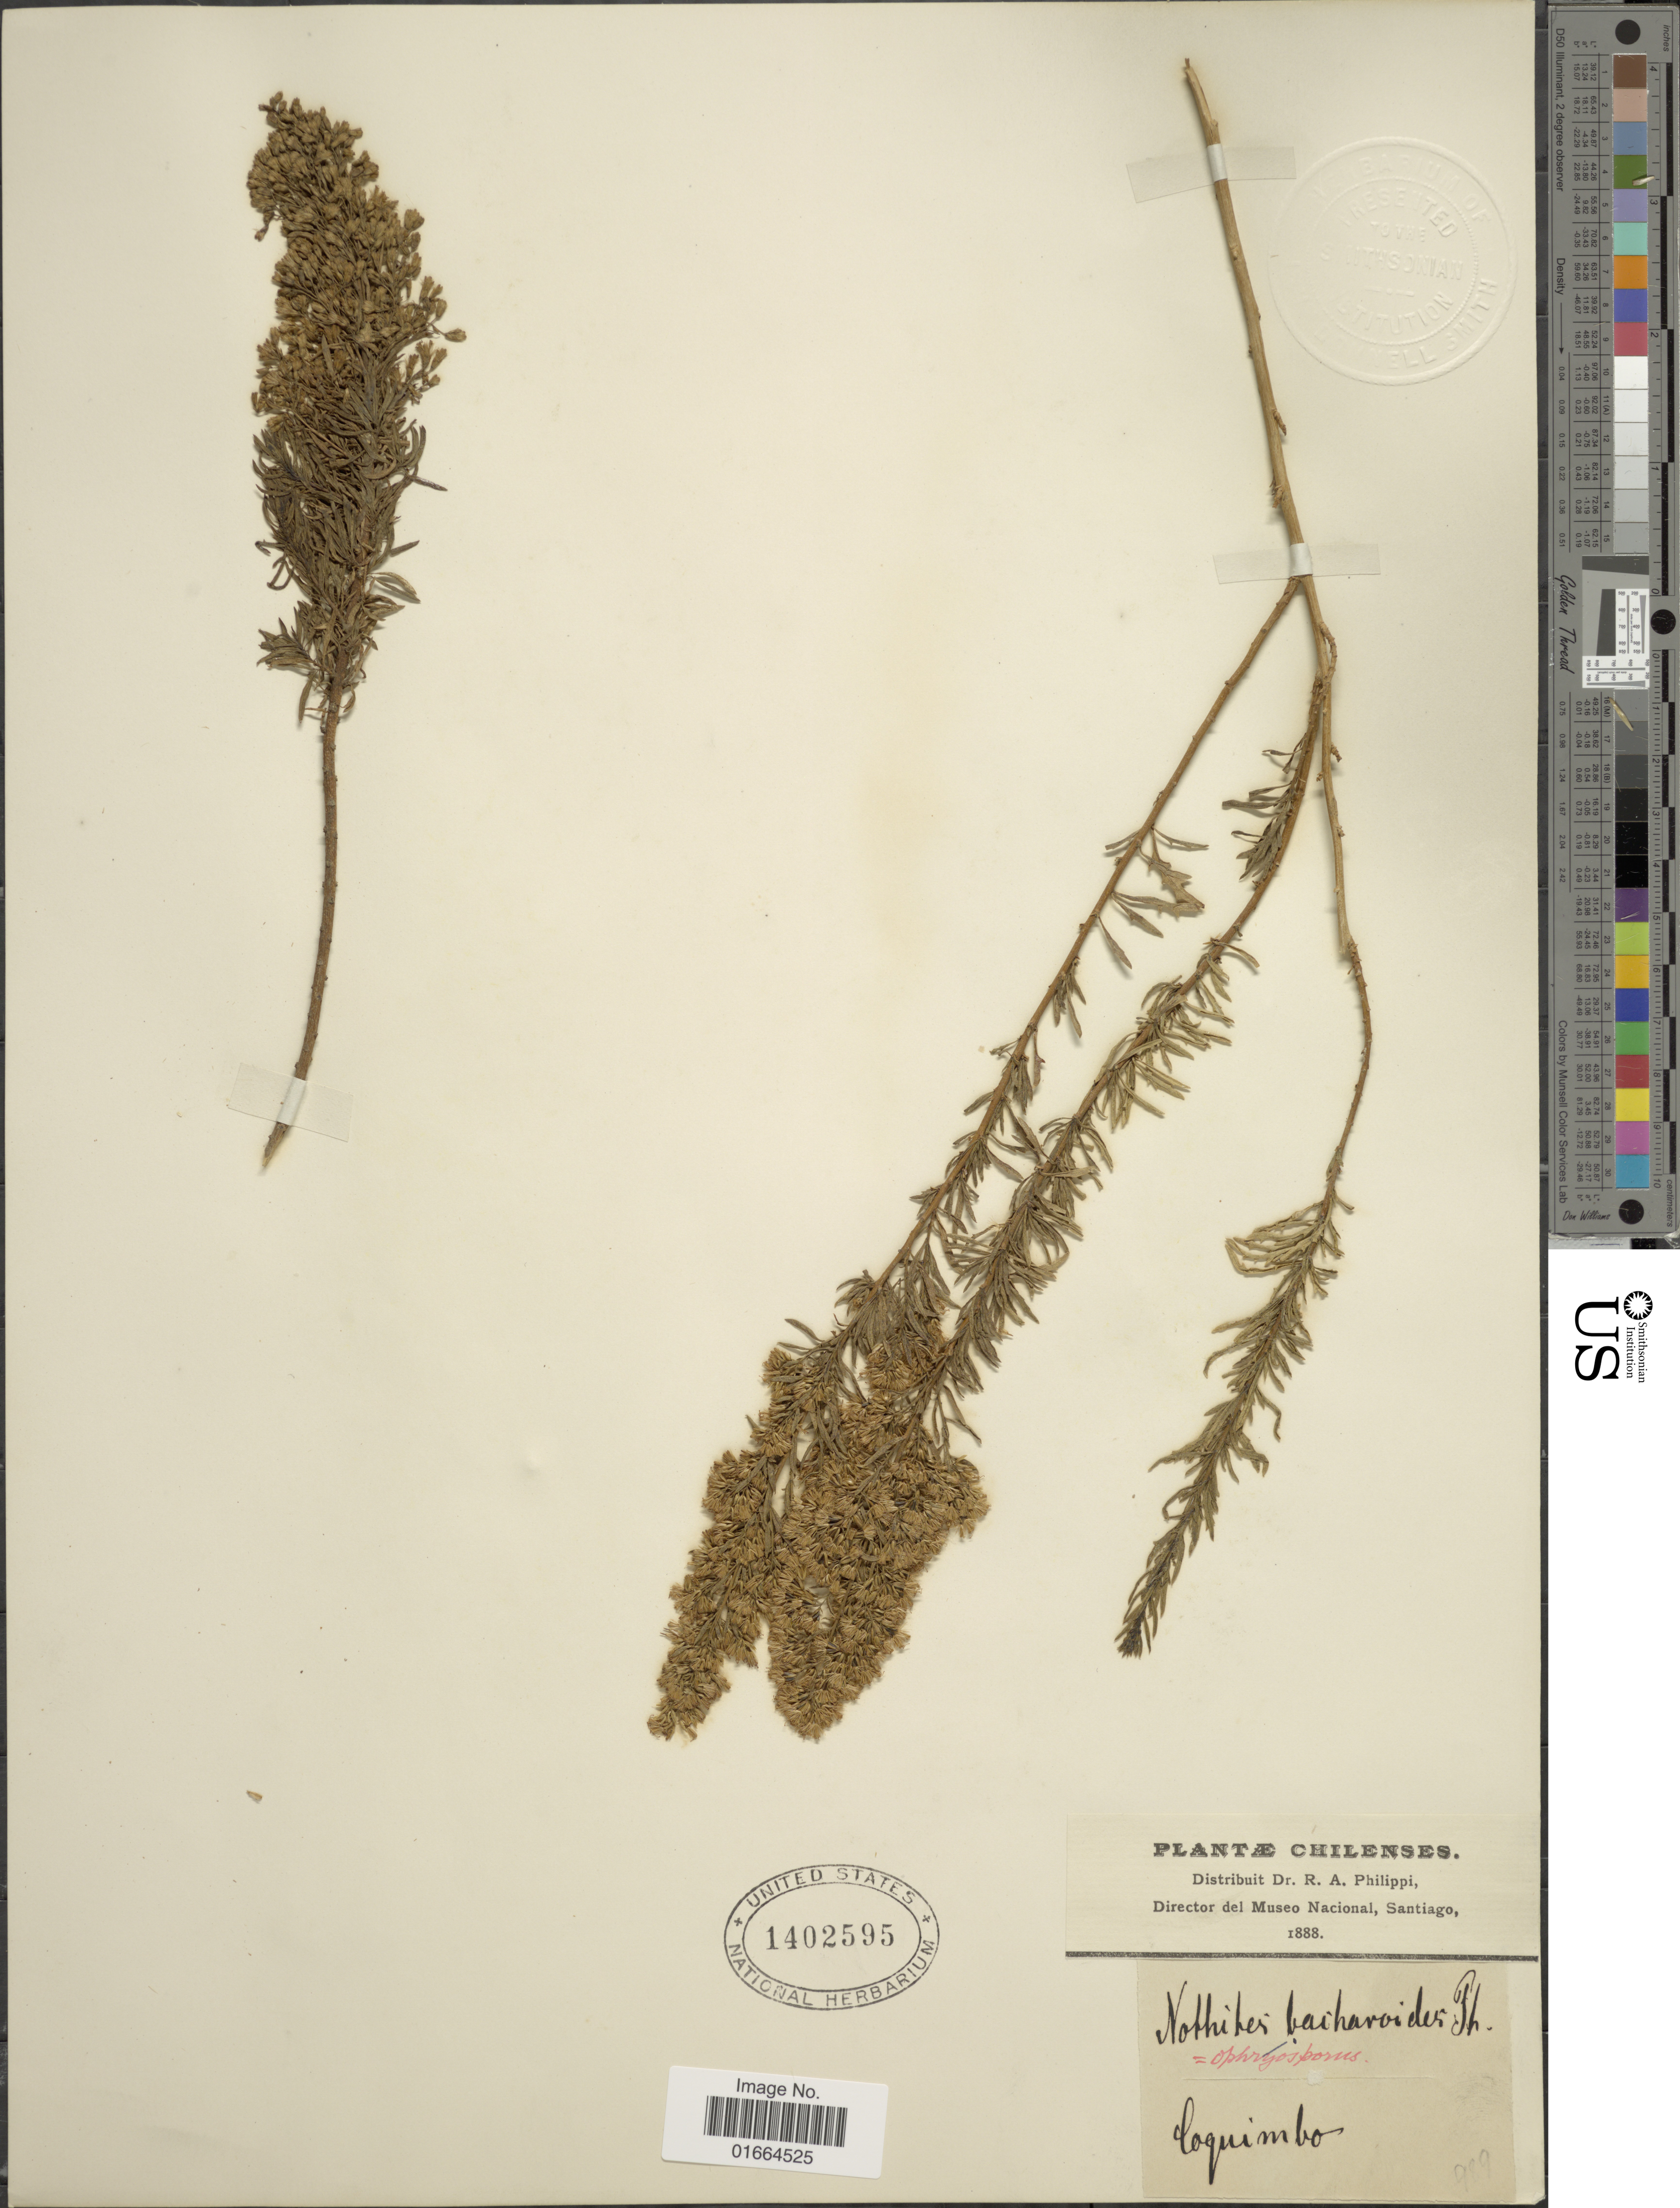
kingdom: Plantae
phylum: Tracheophyta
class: Magnoliopsida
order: Asterales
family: Asteraceae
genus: Ophryosporus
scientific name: Ophryosporus paradoxus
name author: (Hook. & Arn.) Benth. & Hook. f. ex B.D. Jacks.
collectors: R. A. Philippi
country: Chile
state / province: Coquimbo (IV)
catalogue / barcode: US 1402595